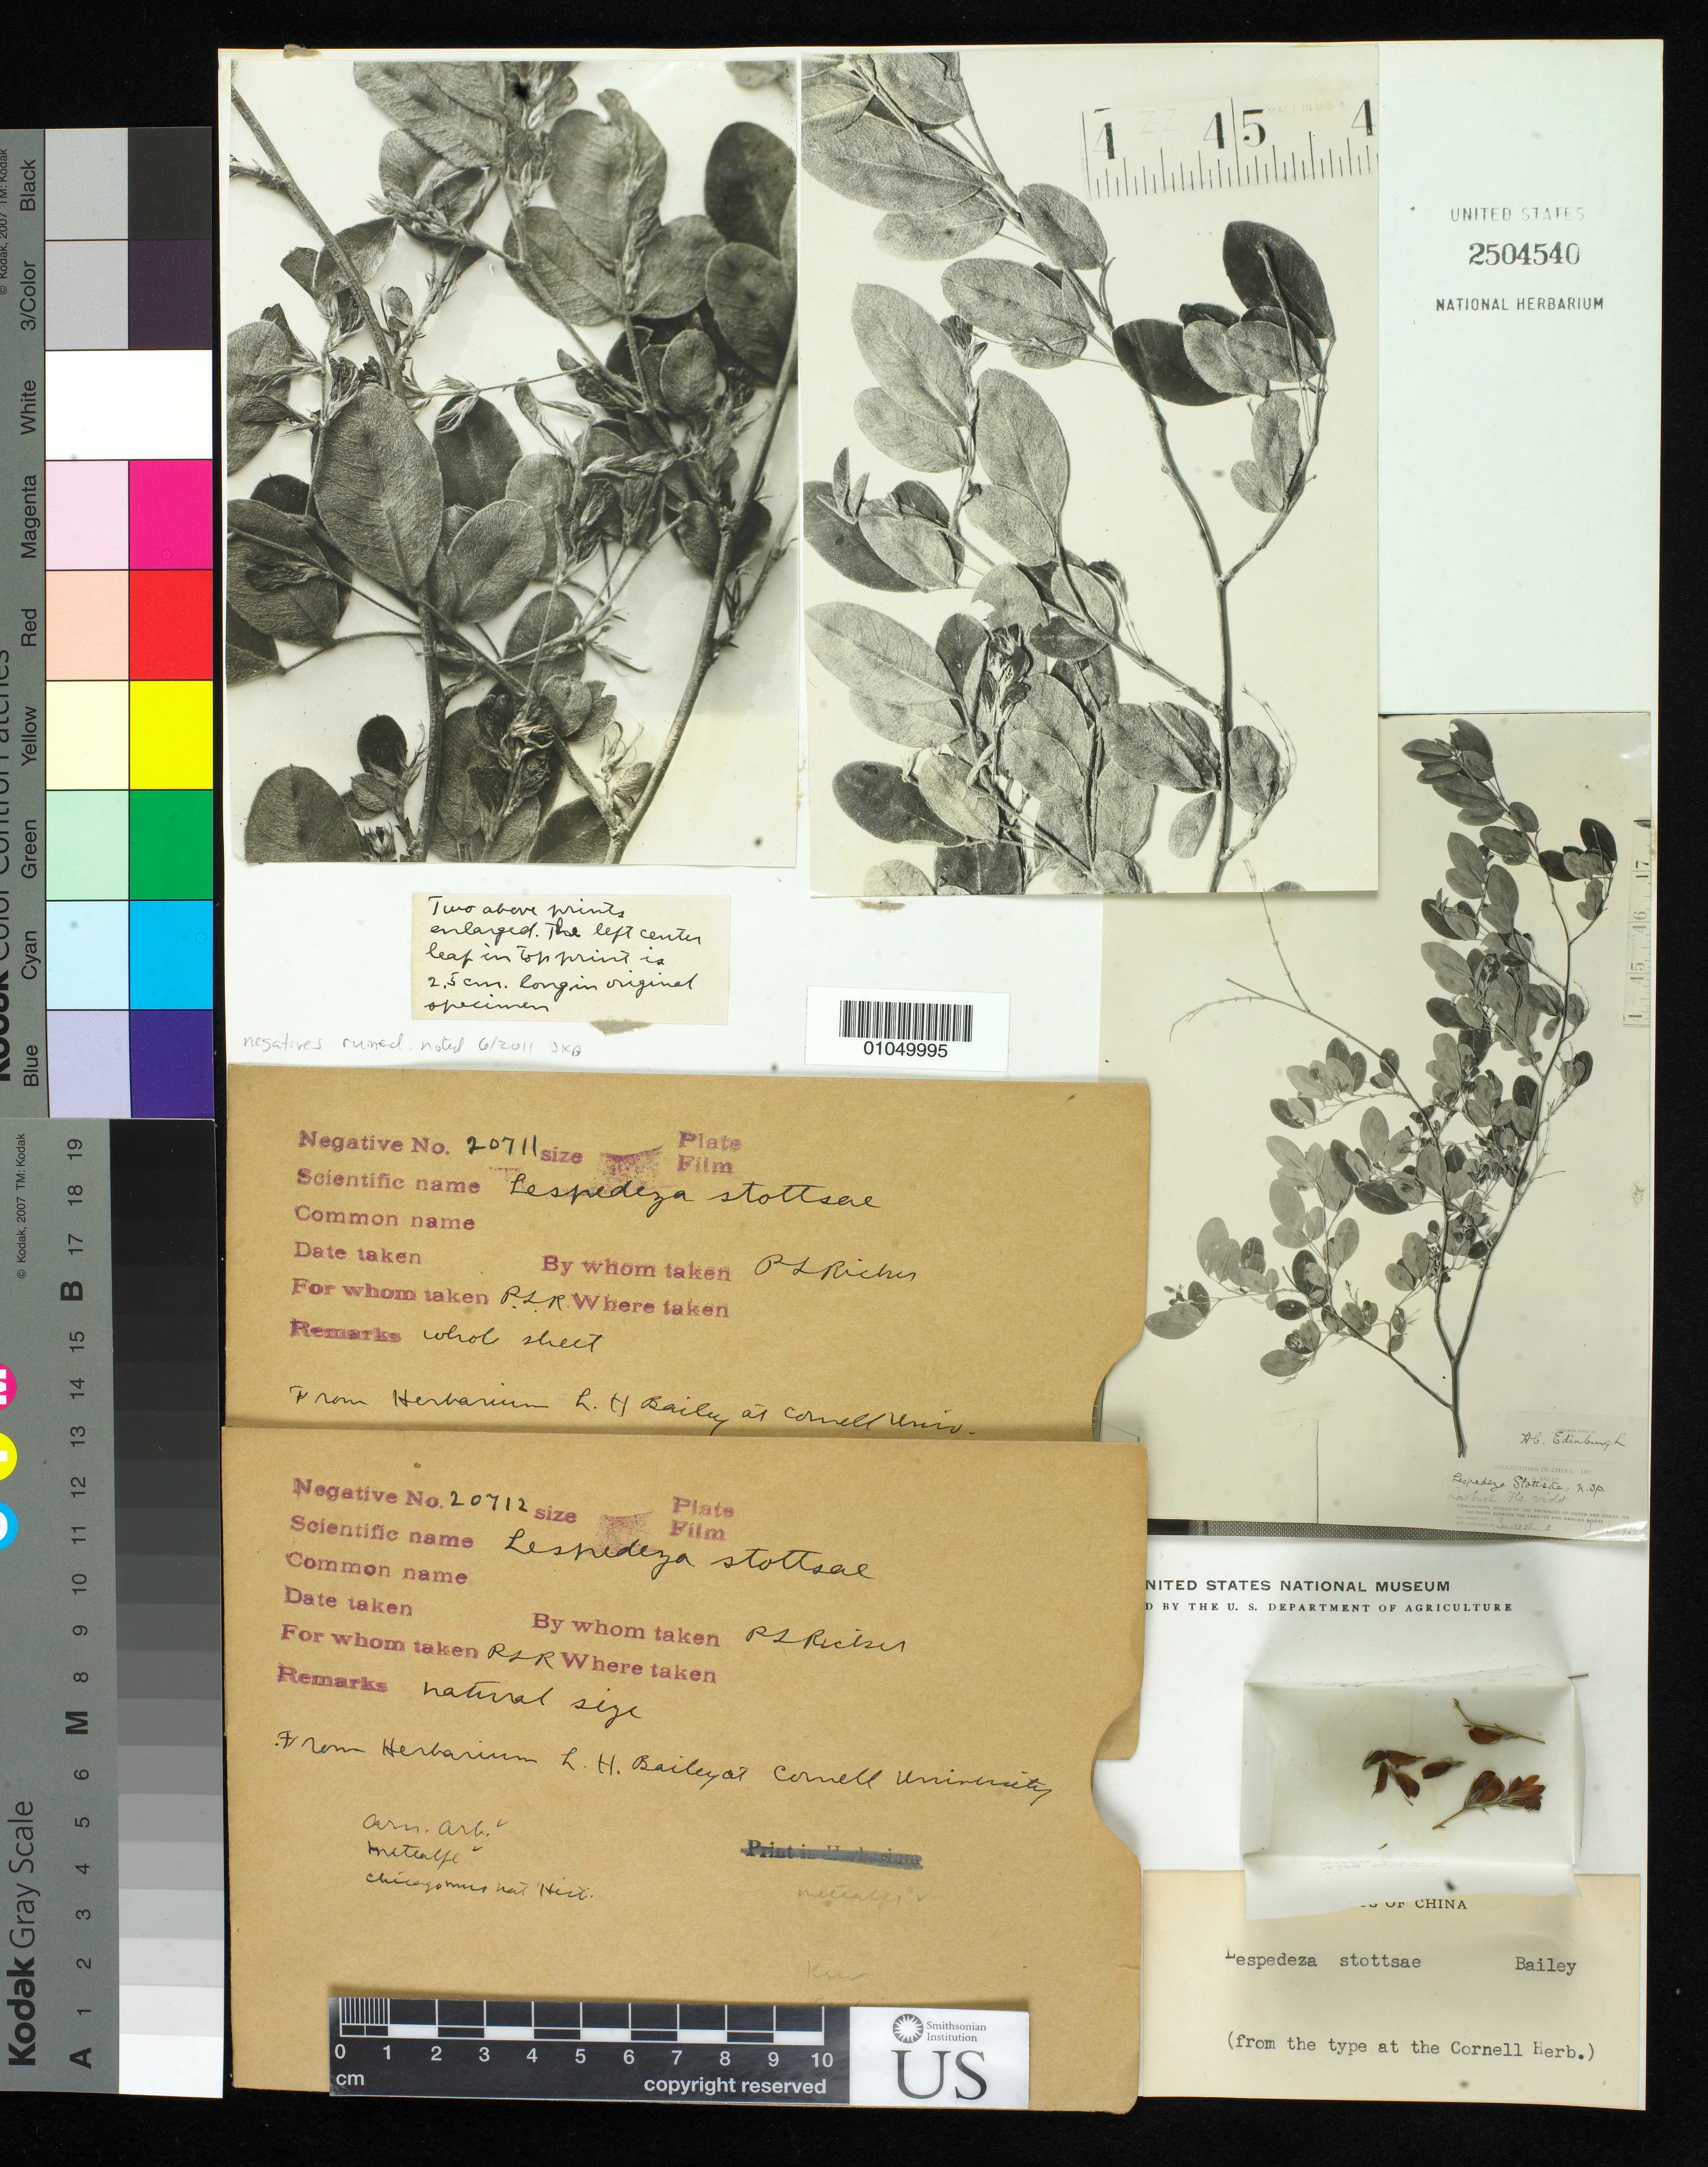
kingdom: Plantae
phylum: Tracheophyta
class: Magnoliopsida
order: Fabales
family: Fabaceae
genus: Lespedeza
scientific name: Lespedeza stottsiae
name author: L.H. Bailey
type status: Isotype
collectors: L. H. Bailey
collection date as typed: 13 Jun 1917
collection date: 1917-06-13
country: China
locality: Chi-kung-shan.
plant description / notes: Specific epithet published as "Stottsae" (named for Mrs. Stotts).; Sheet mounted with photographs, negatives (ruined, noted June 2011) and fragmentary material of type specimen ex herb. Cornell.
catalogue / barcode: US 2504540